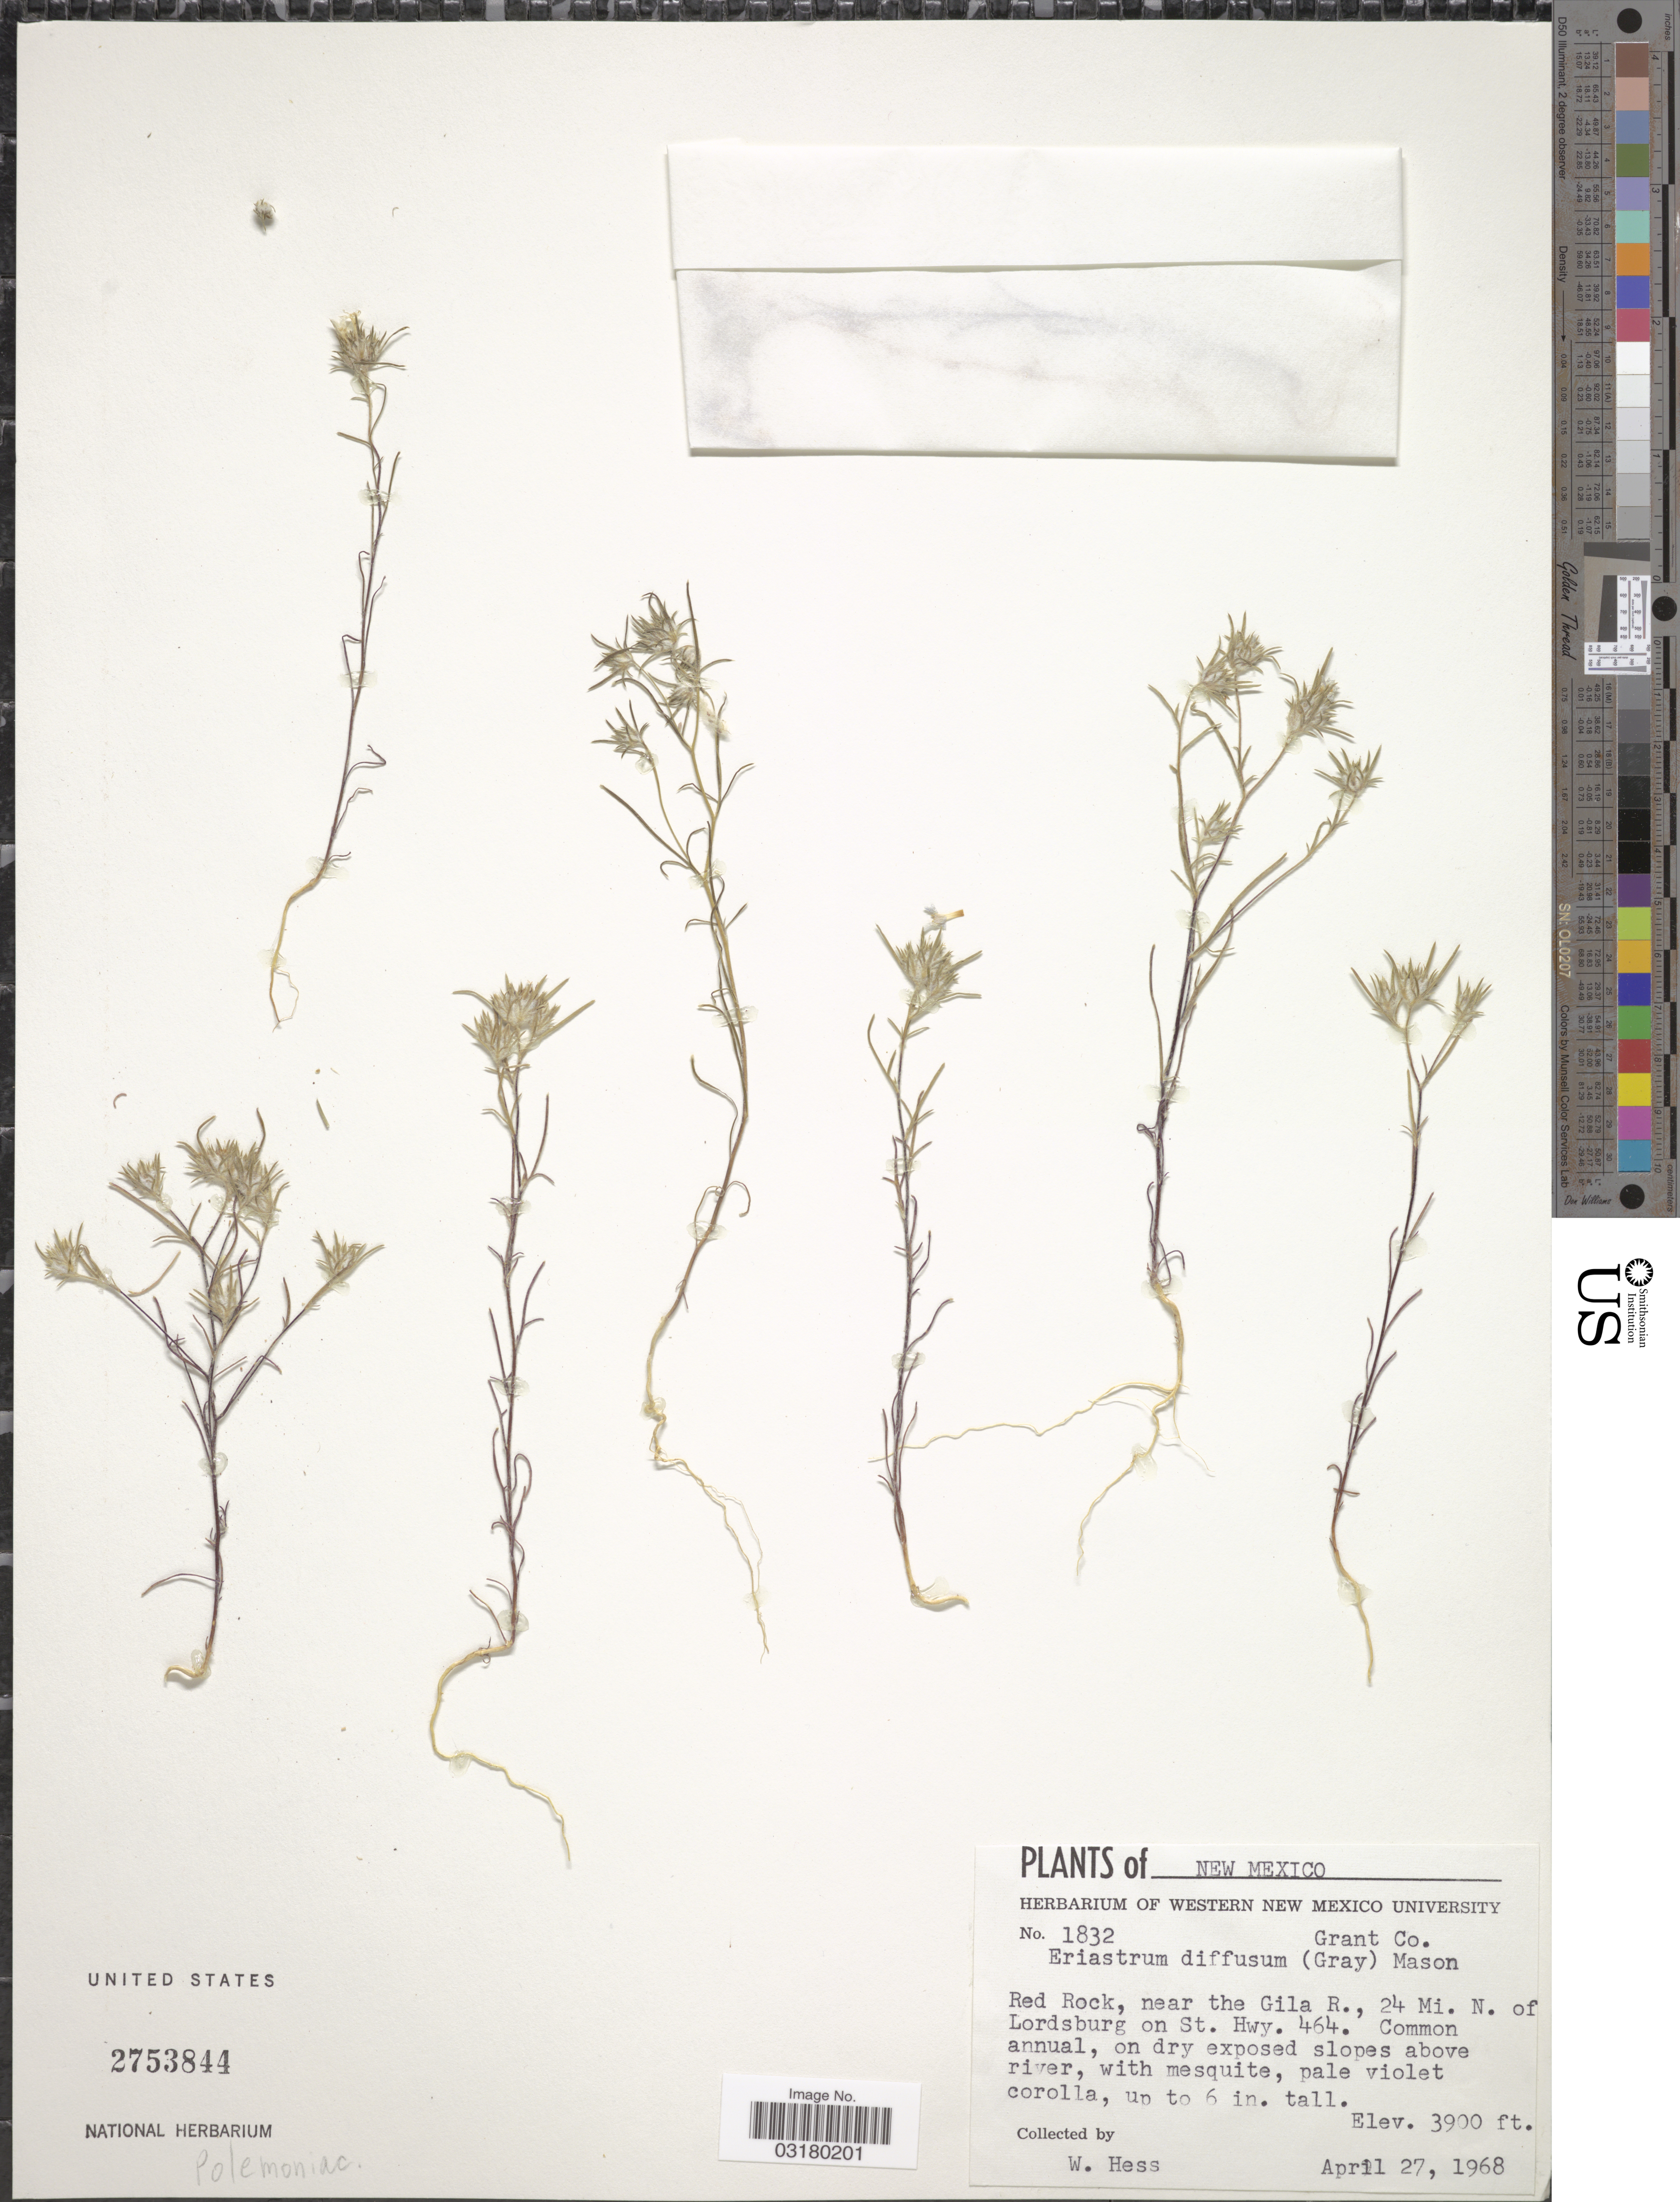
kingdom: Plantae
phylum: Tracheophyta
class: Magnoliopsida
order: Ericales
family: Polemoniaceae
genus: Eriastrum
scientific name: Eriastrum diffusum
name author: (A. Gray) H. Mason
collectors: W. Hess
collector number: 1832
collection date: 1968-04-27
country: United States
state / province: New Mexico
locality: Grant Co. Red Rock, near the Gila R., 24 mi. N. of Lordsburg on St. Hwy. 464.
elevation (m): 1189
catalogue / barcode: US 2753844